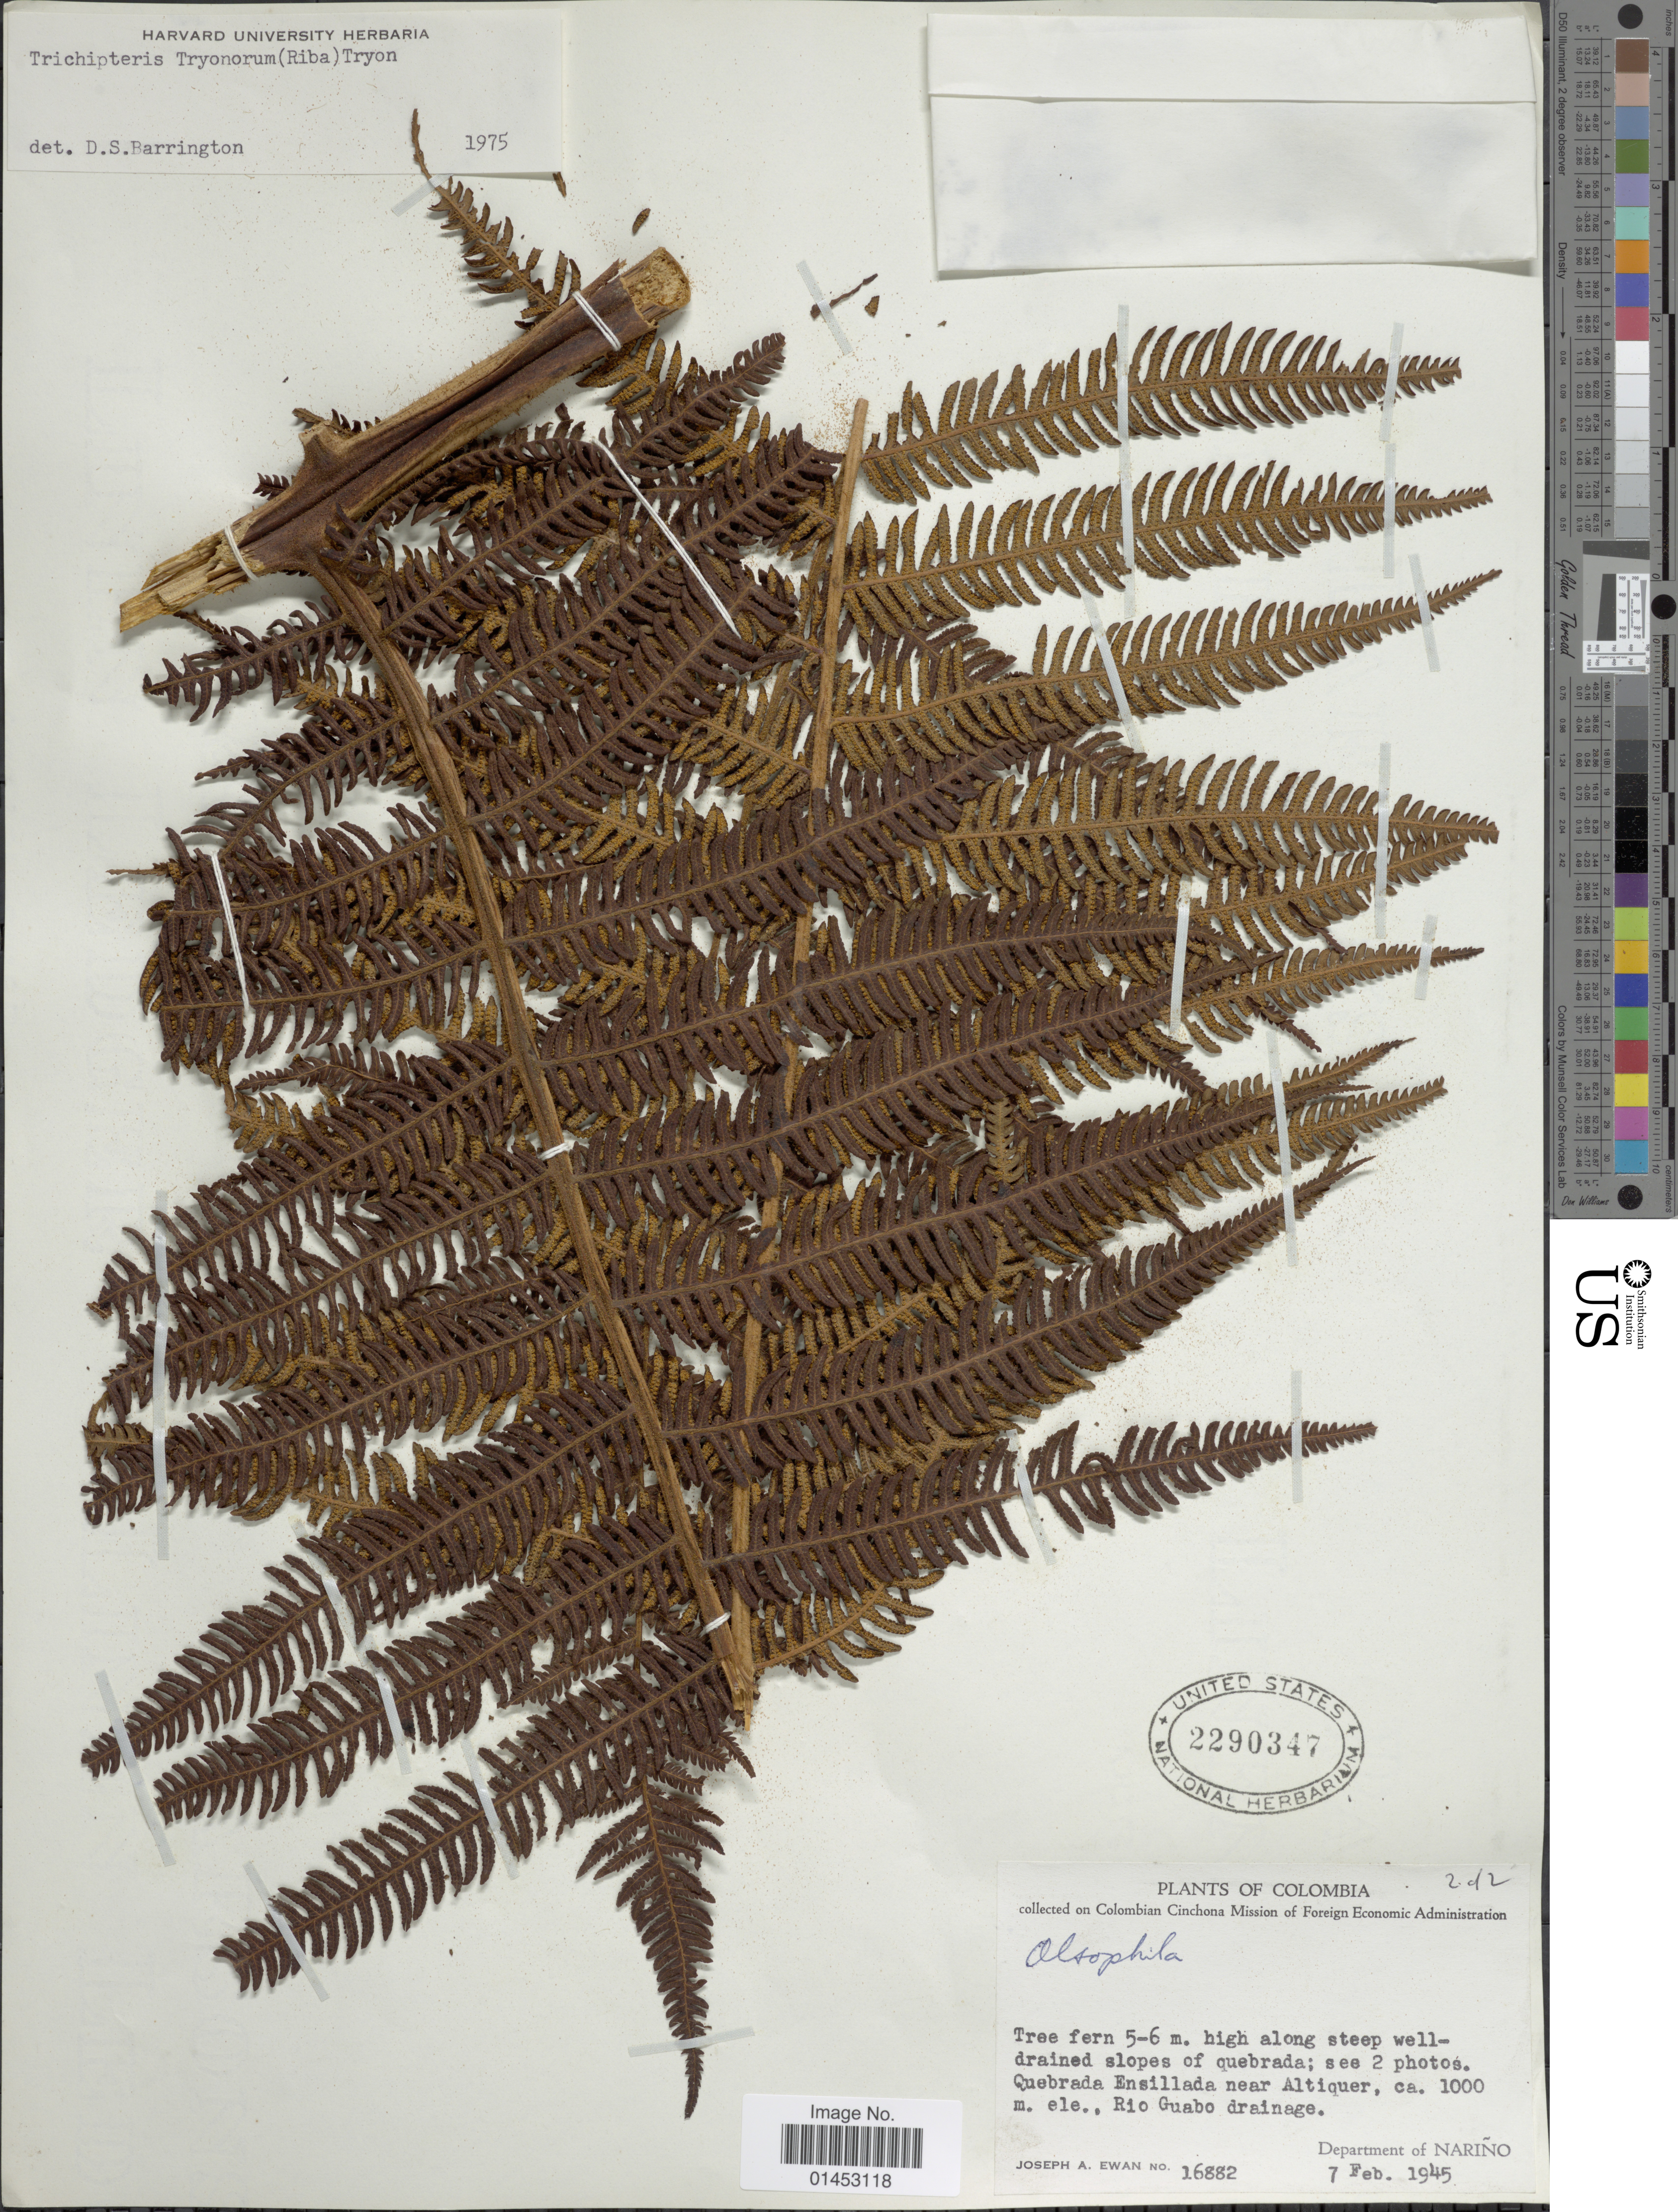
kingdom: Plantae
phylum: Tracheophyta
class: Polypodiopsida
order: Cyatheales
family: Cyatheaceae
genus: Cyathea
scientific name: Cyathea tryonorum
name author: (Riba) Lellinger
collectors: J. A. Ewan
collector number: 16882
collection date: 1945-02-07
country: Colombia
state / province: Nariño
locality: Quebrada Ensillada near Altiquer, Rio Guabo drainage, Department of Nariño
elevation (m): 1000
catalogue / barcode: US 2290347